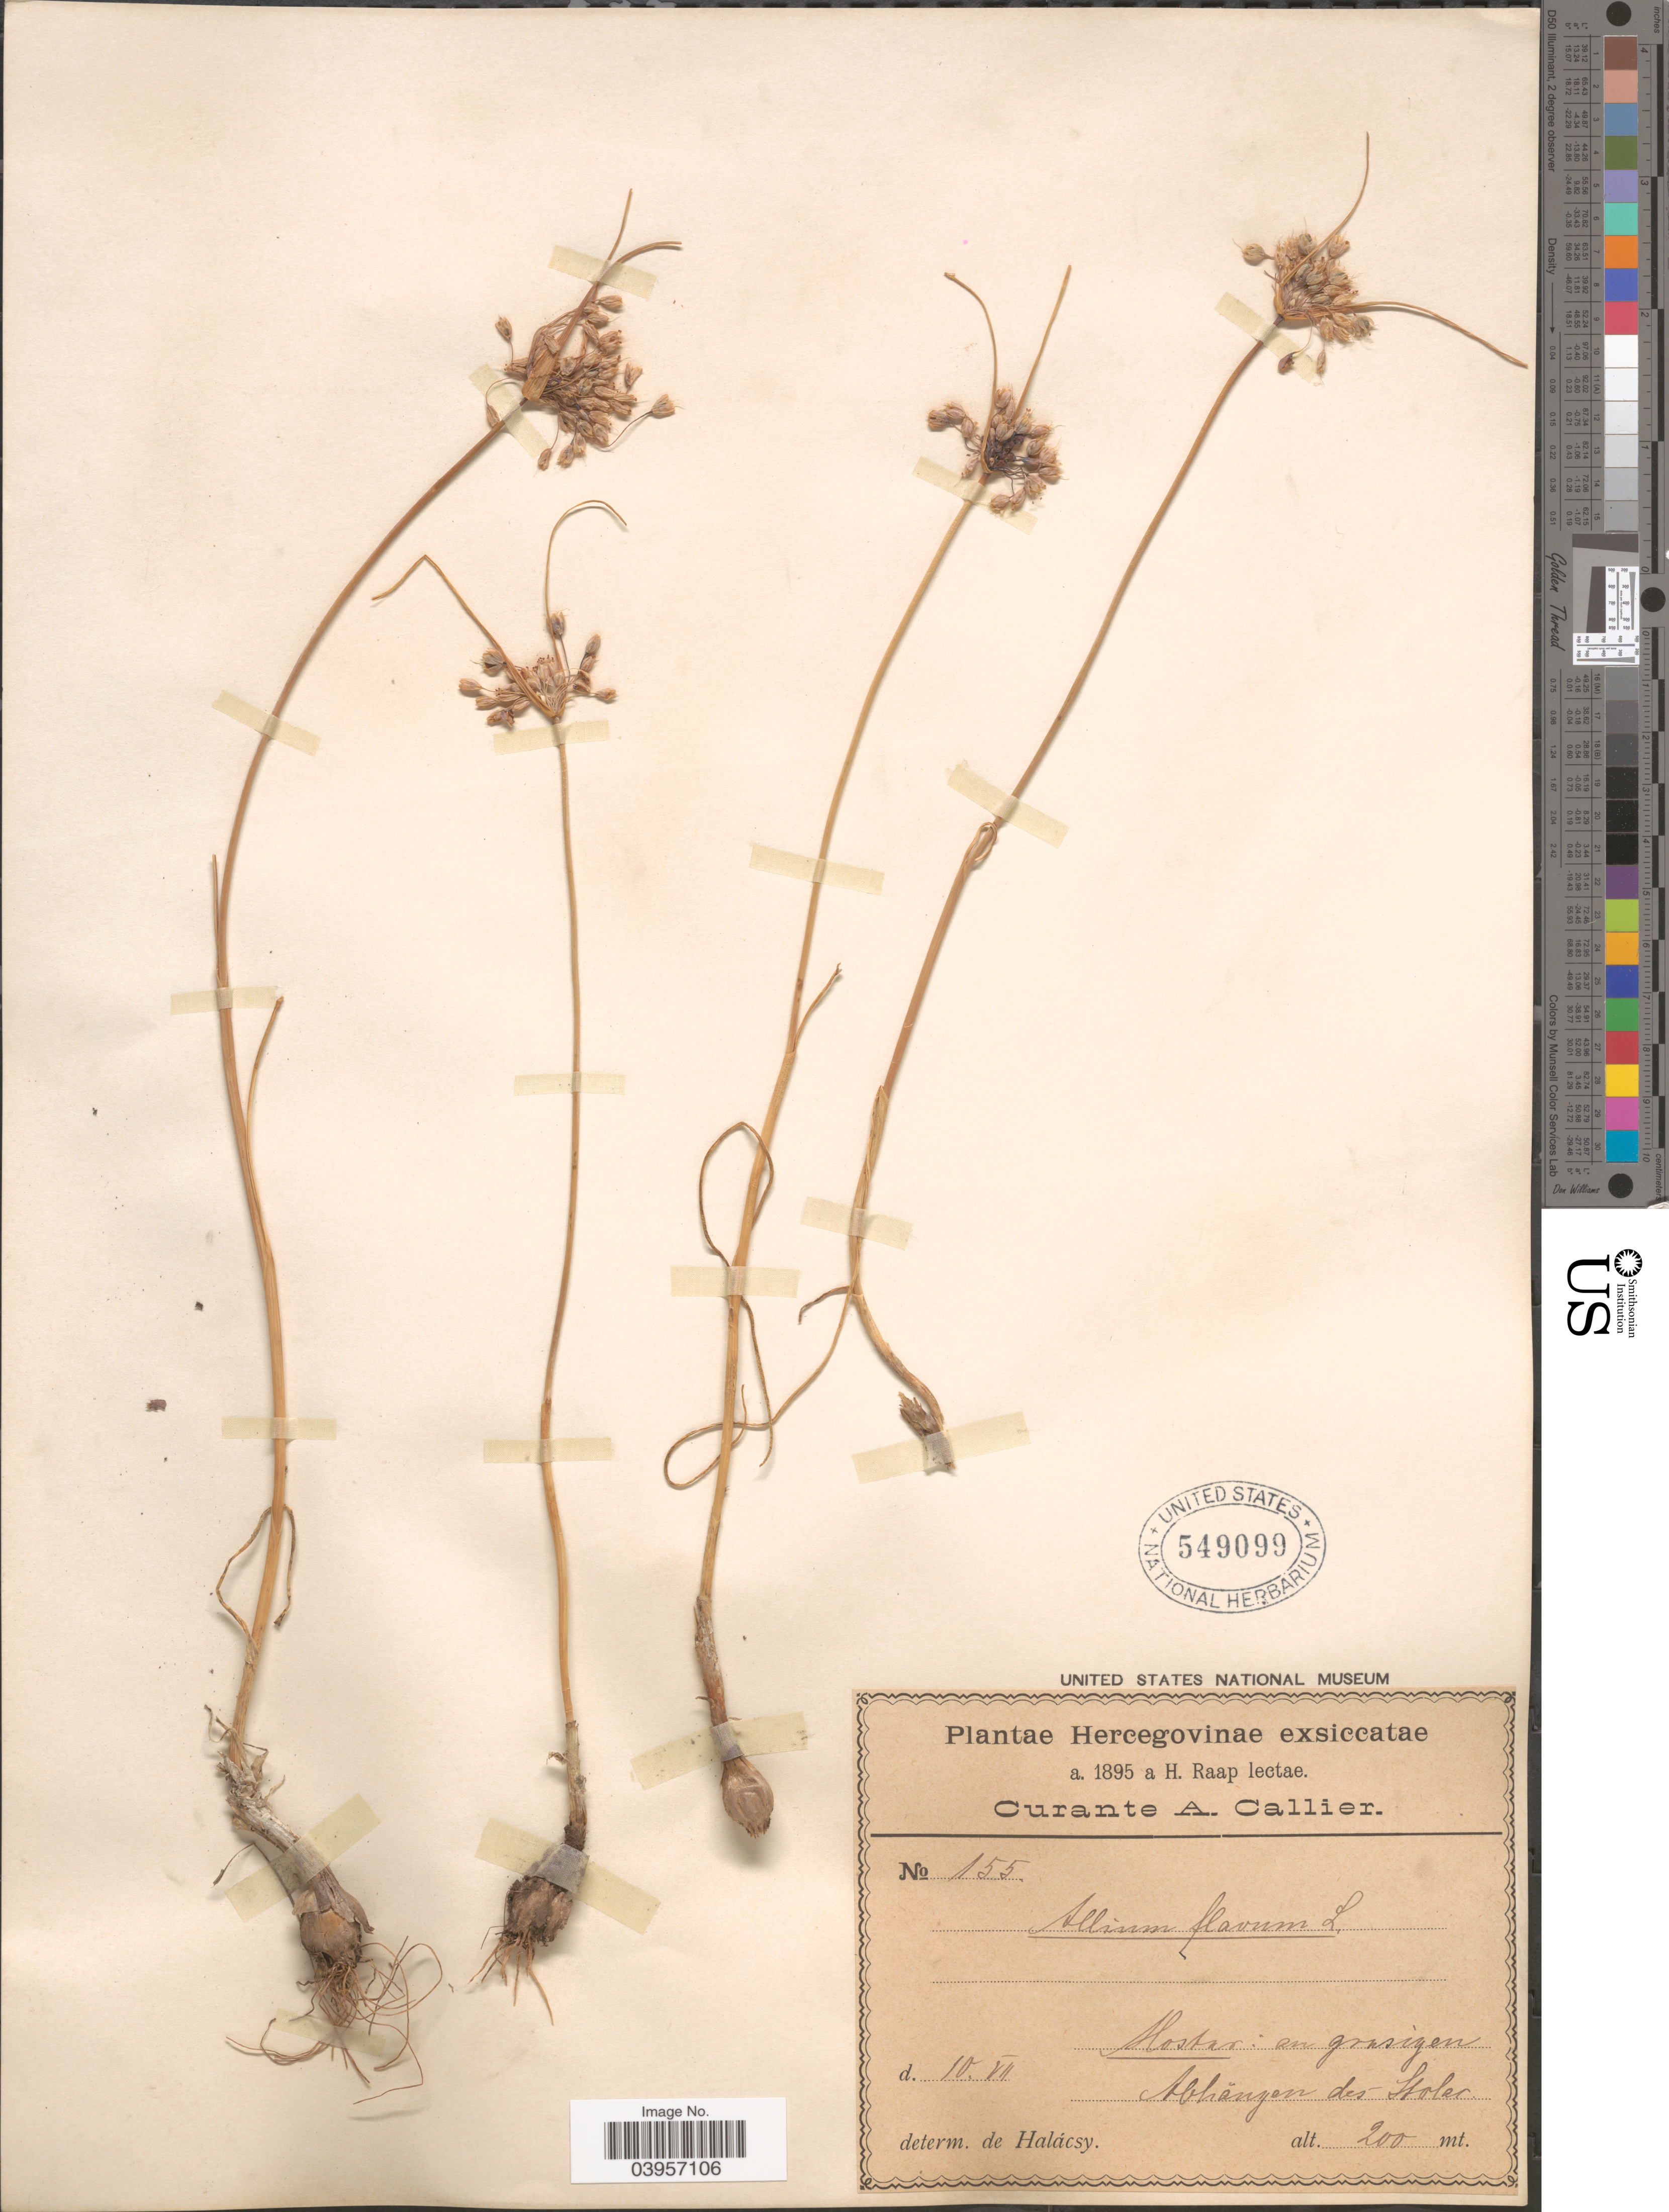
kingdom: Plantae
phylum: Tracheophyta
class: Liliopsida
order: Asparagales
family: Amaryllidaceae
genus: Allium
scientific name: Allium flavum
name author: L.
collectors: H. Raap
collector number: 155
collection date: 1895-07-10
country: Bosnia and Herzegovina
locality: Hercegovinae exsiccata. Hostar: an grasigen Abhägen des Stoler.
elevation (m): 200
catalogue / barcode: US 549099